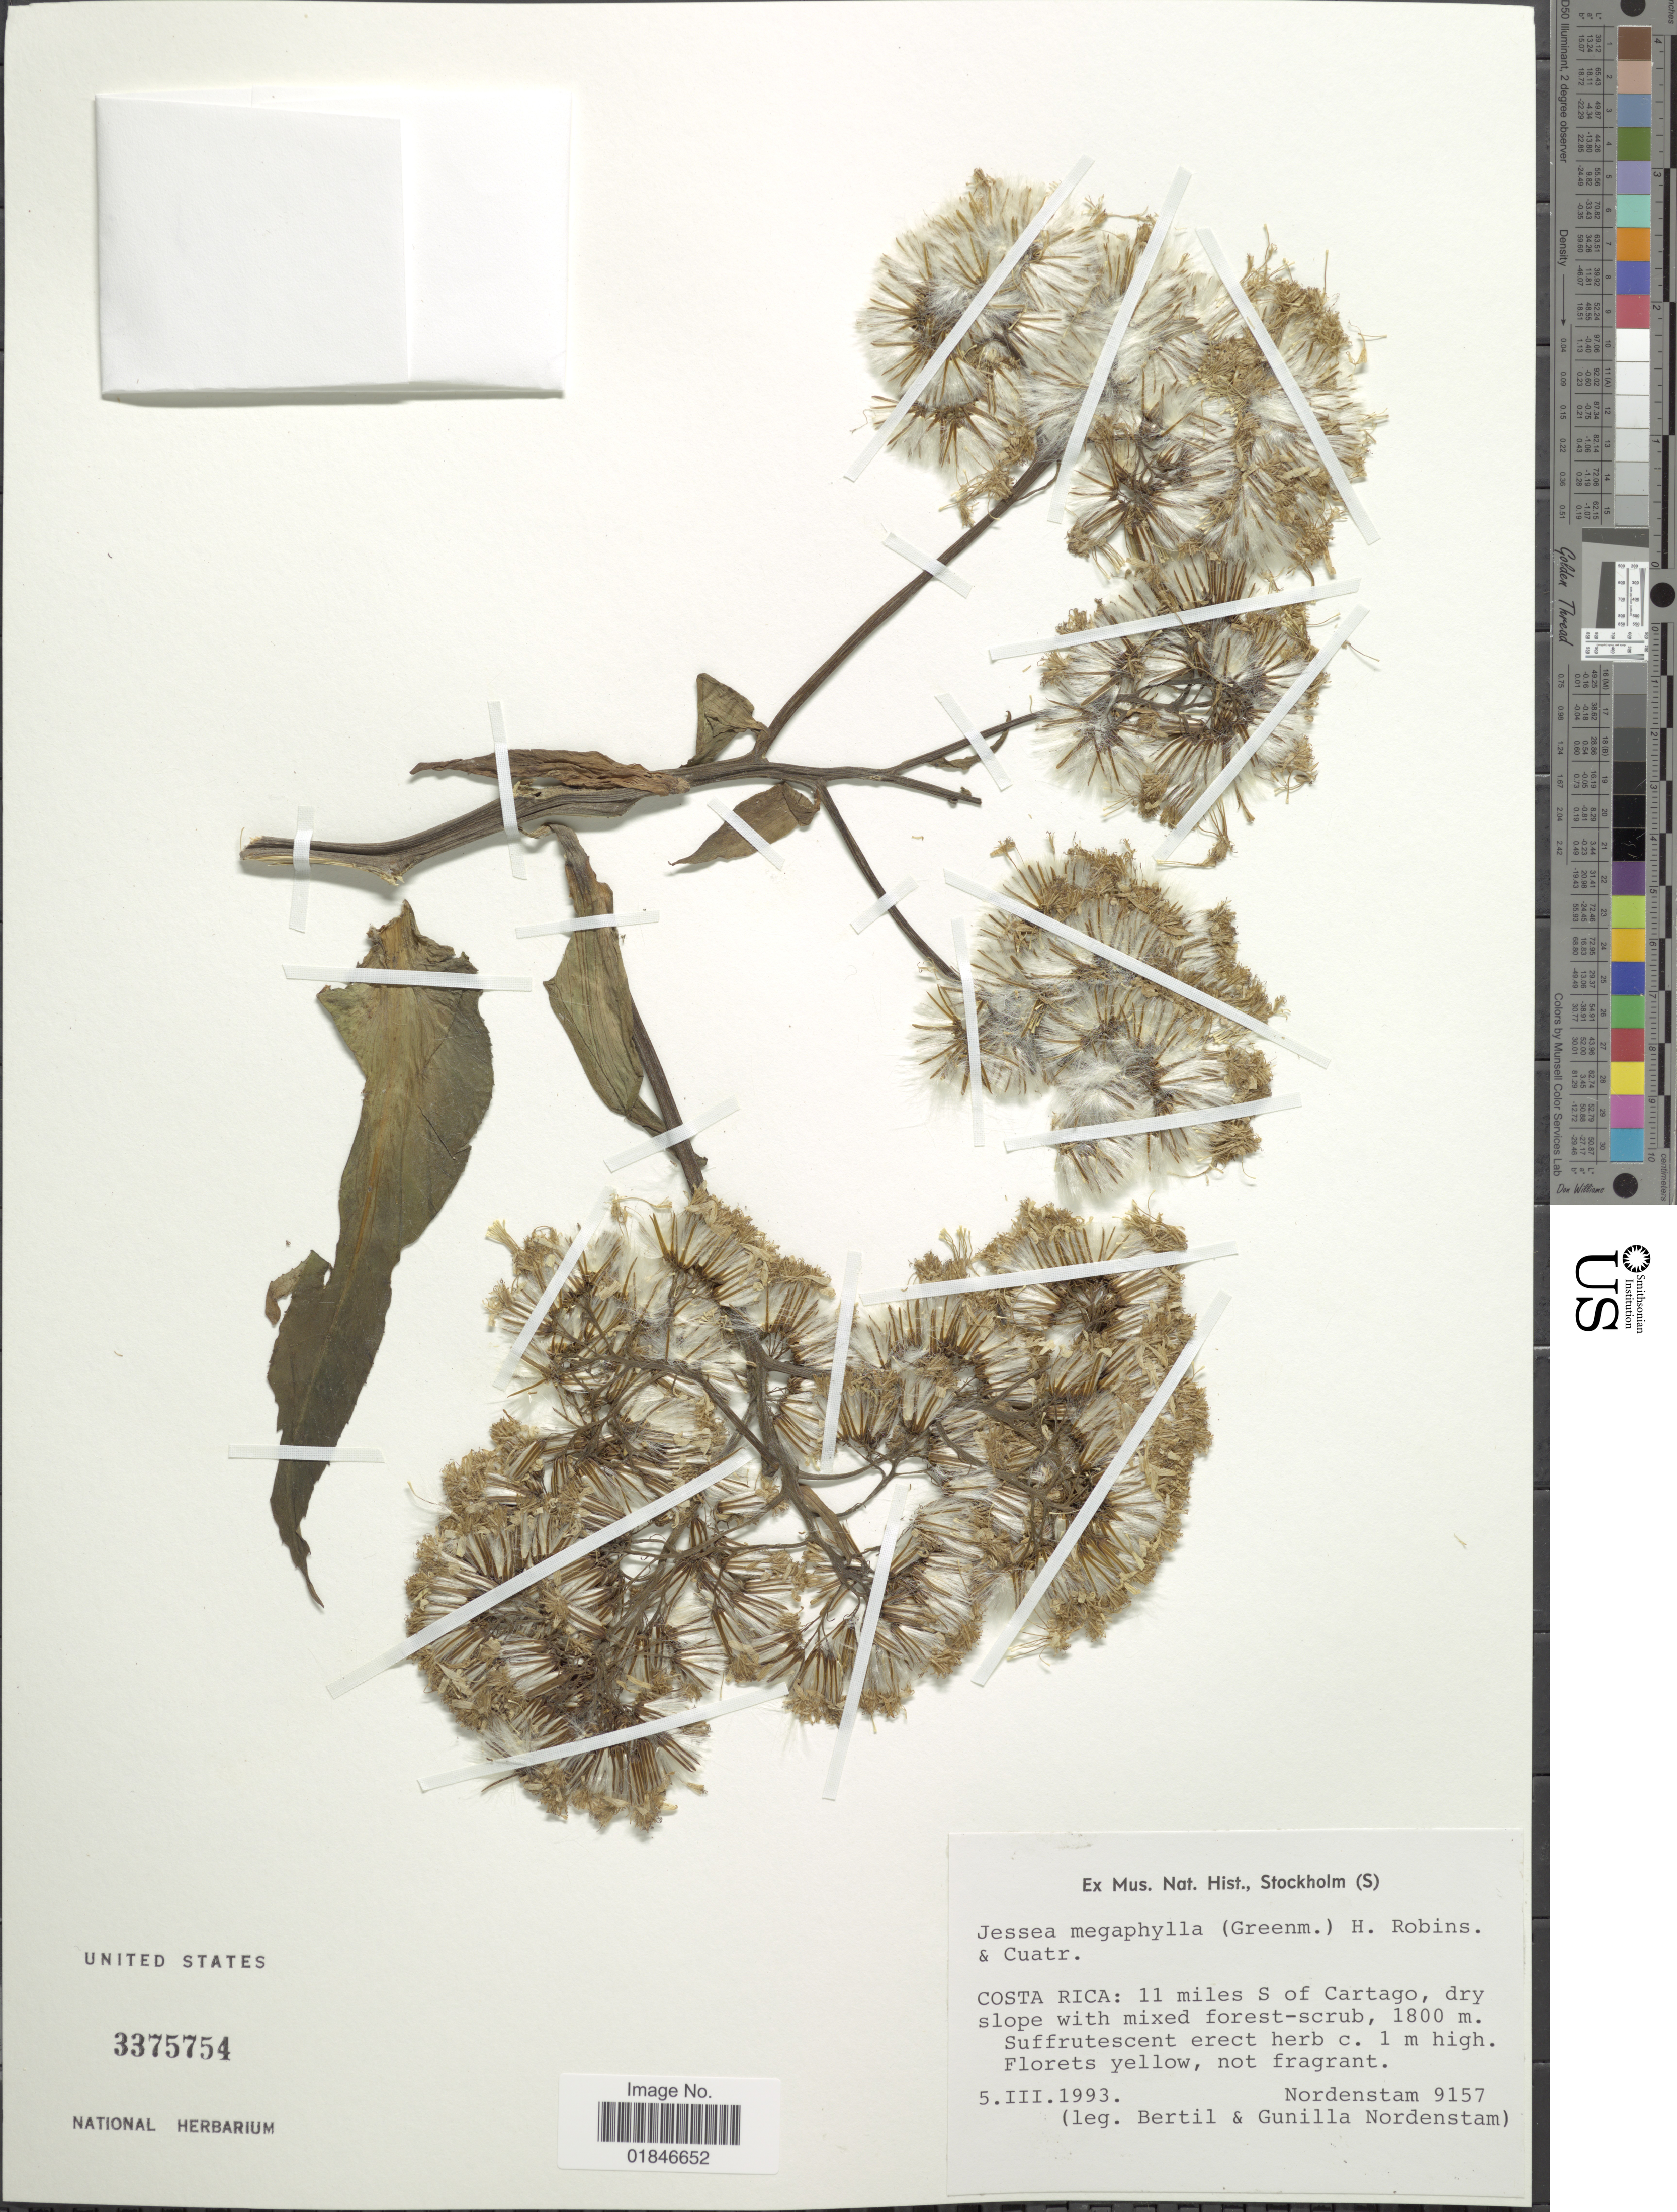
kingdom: Plantae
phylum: Tracheophyta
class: Magnoliopsida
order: Asterales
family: Asteraceae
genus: Jessea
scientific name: Jessea megaphylla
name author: (Greenm.) H. Rob. & Cuatrec.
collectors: B. Nordenstam & G. Nordenstam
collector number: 9157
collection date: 1993-03-05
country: Costa Rica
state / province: Cartago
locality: Costa Rica: 11 miles S of Cartago.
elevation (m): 1800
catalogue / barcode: US 3375754